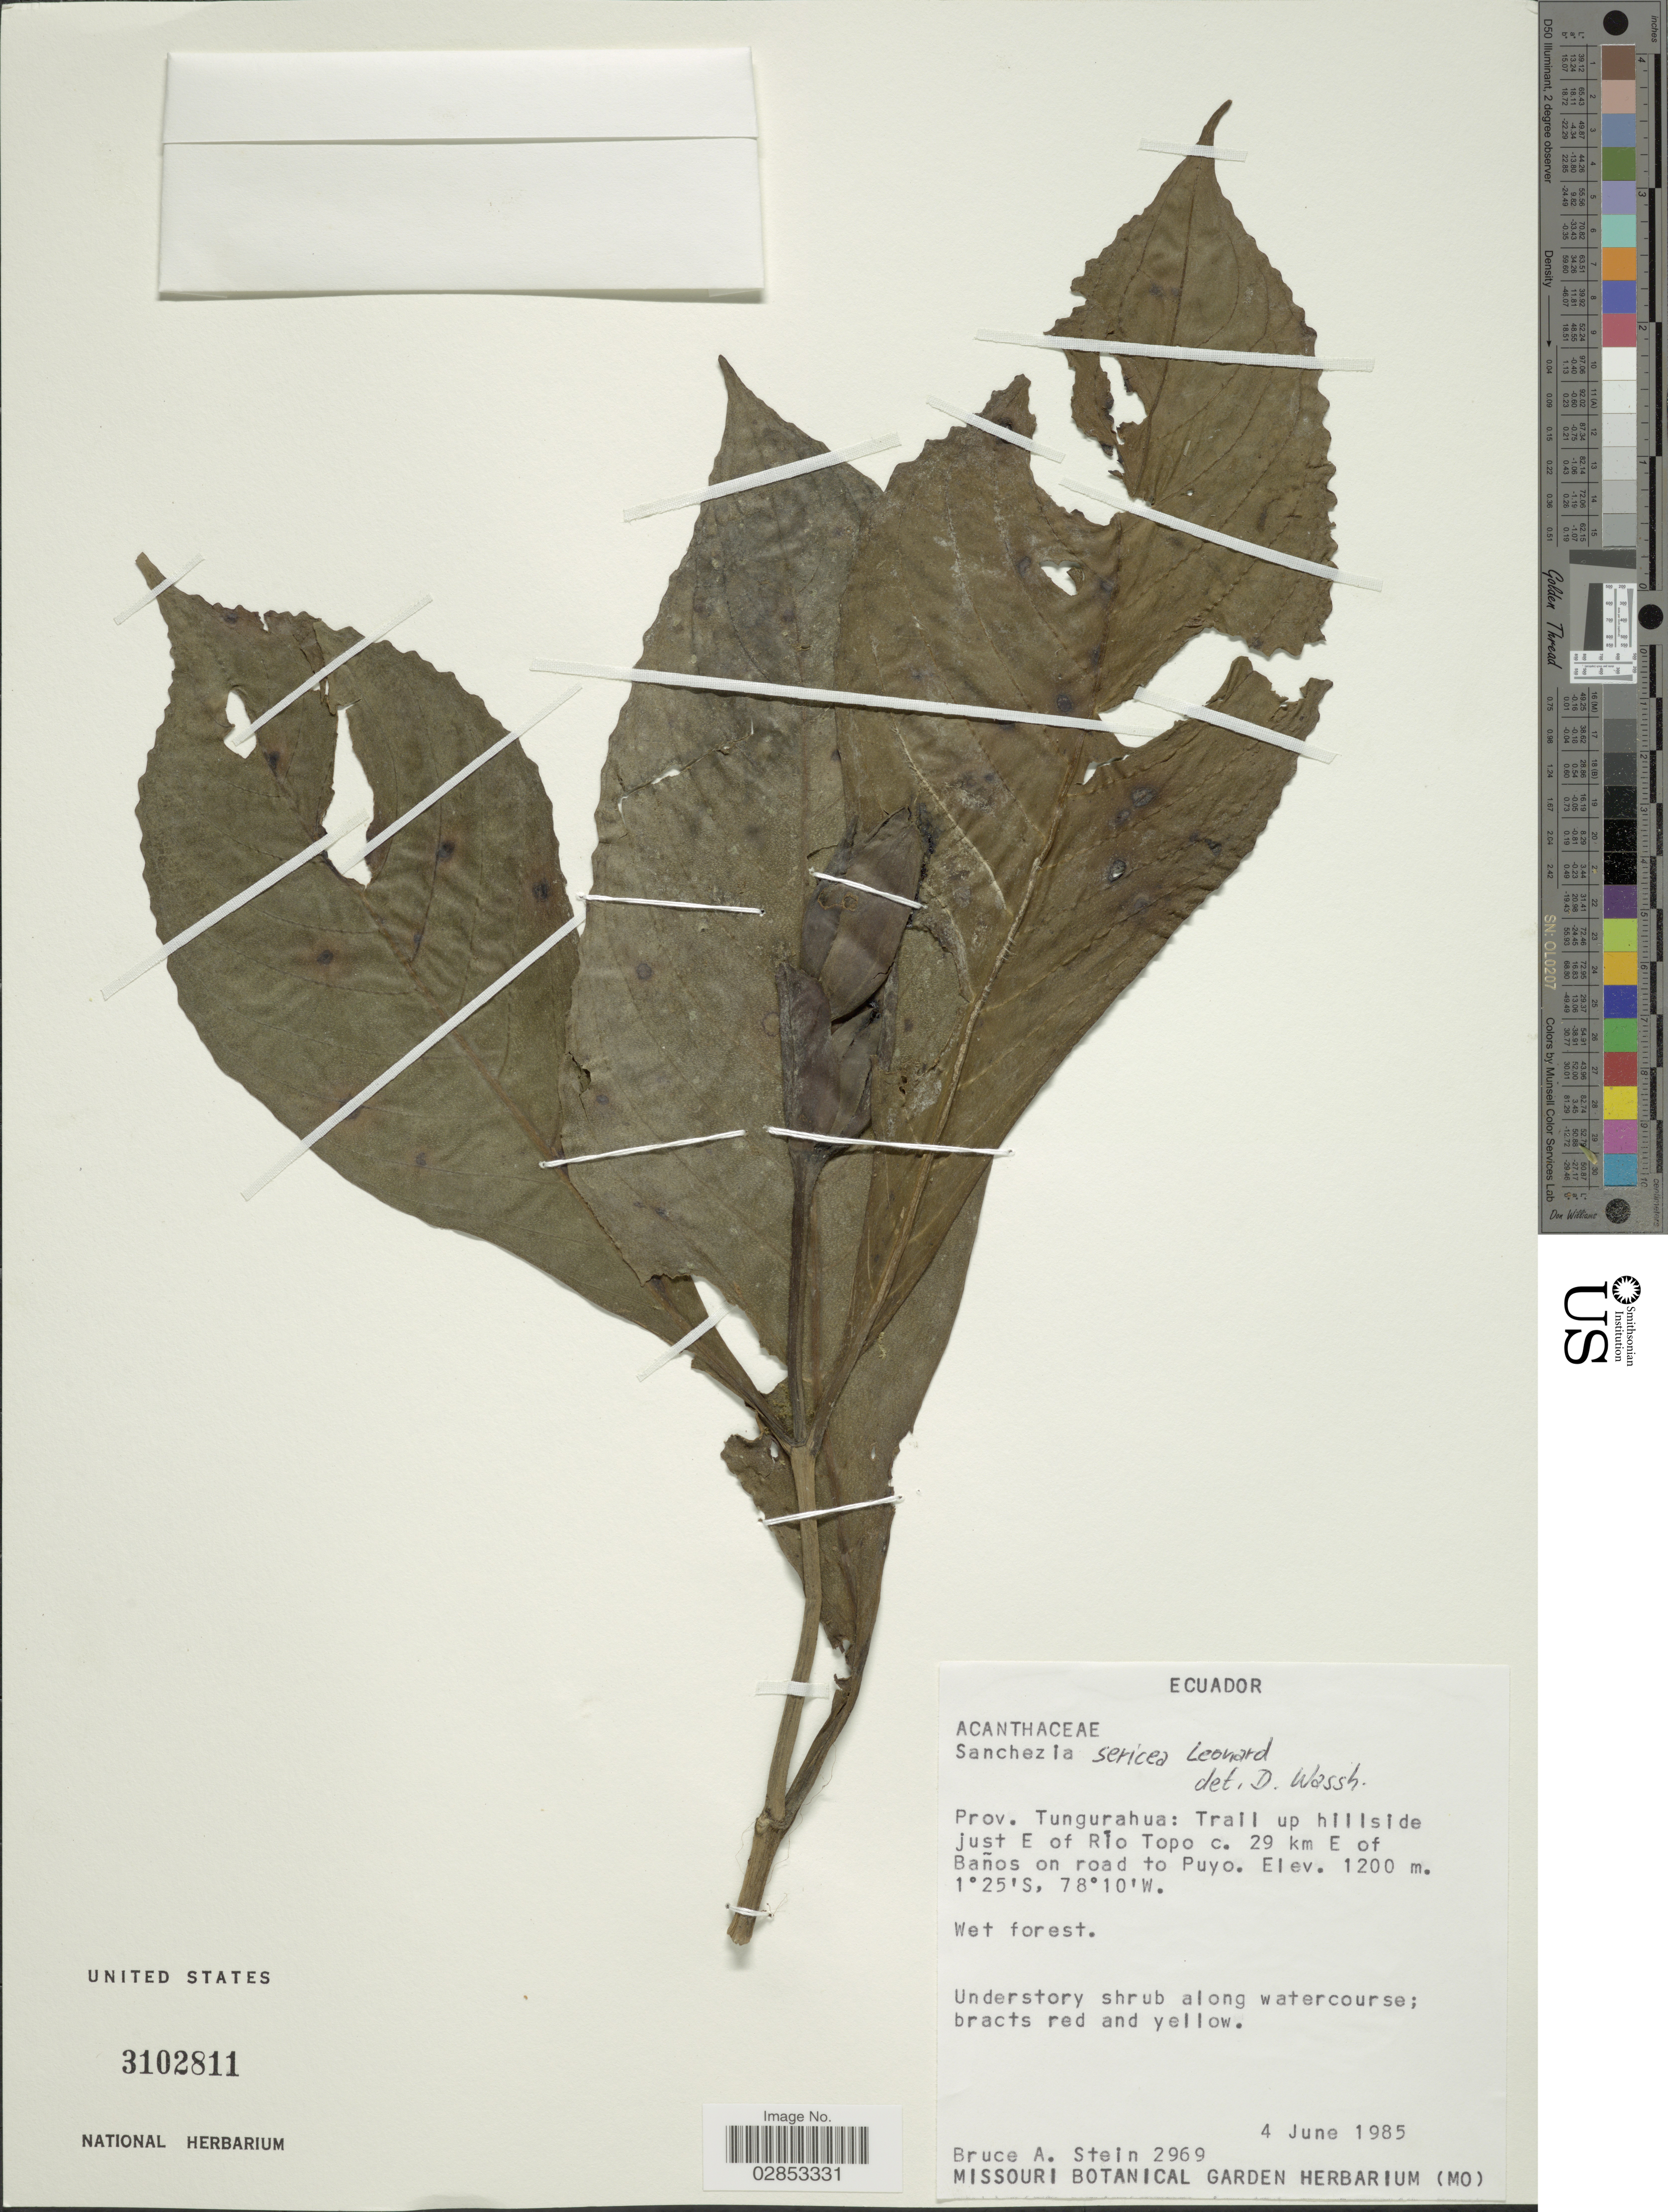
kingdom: Plantae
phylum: Tracheophyta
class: Magnoliopsida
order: Lamiales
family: Acanthaceae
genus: Sanchezia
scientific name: Sanchezia oblonga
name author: Ruiz & Pav.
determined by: Azevedo, Igor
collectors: B. A. Stein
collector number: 2969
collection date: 1985-06-04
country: Ecuador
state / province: Tungurahua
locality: Trail up hillside just E of Río Topo c. 29 km E of Baños on road to Puyo.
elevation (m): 1200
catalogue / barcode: US 3102811